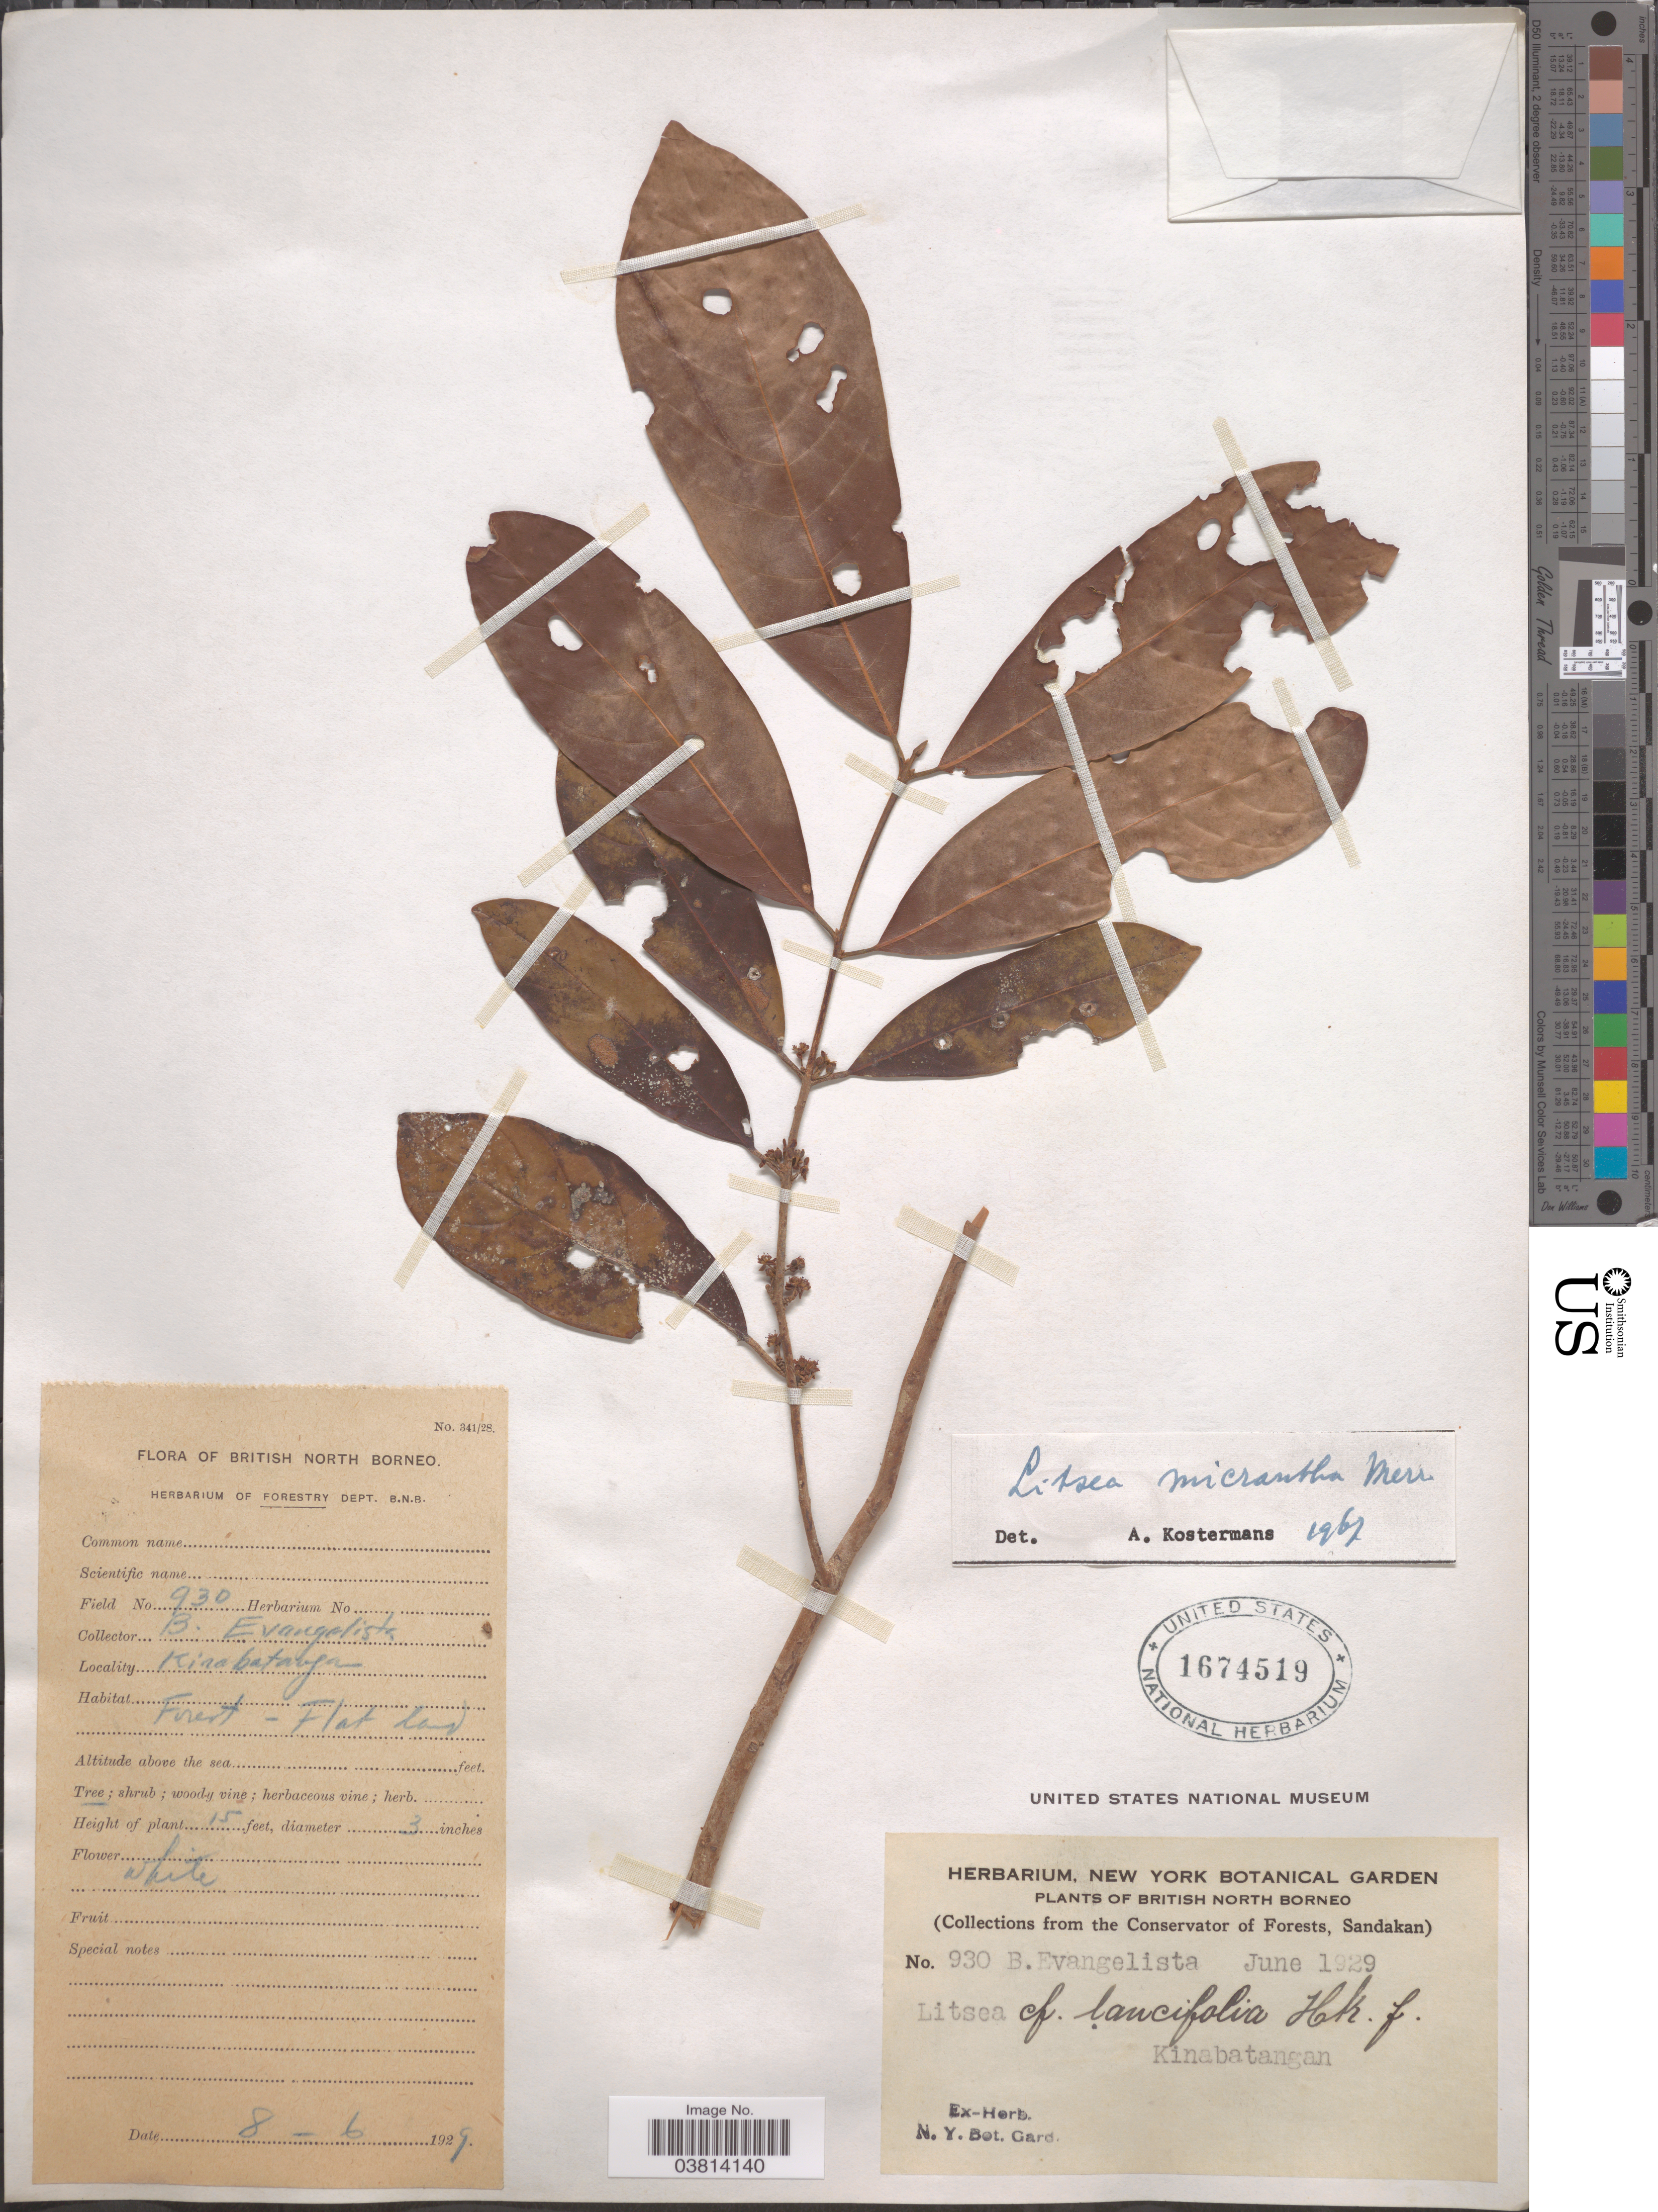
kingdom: Plantae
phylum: Tracheophyta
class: Magnoliopsida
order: Laurales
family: Lauraceae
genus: Litsea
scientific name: Litsea micrantha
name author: Merr.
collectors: B. Evangelista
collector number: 930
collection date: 1929-06-08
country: Malaysia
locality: British North Borneo. Kinabatangan.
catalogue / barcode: US 1674519